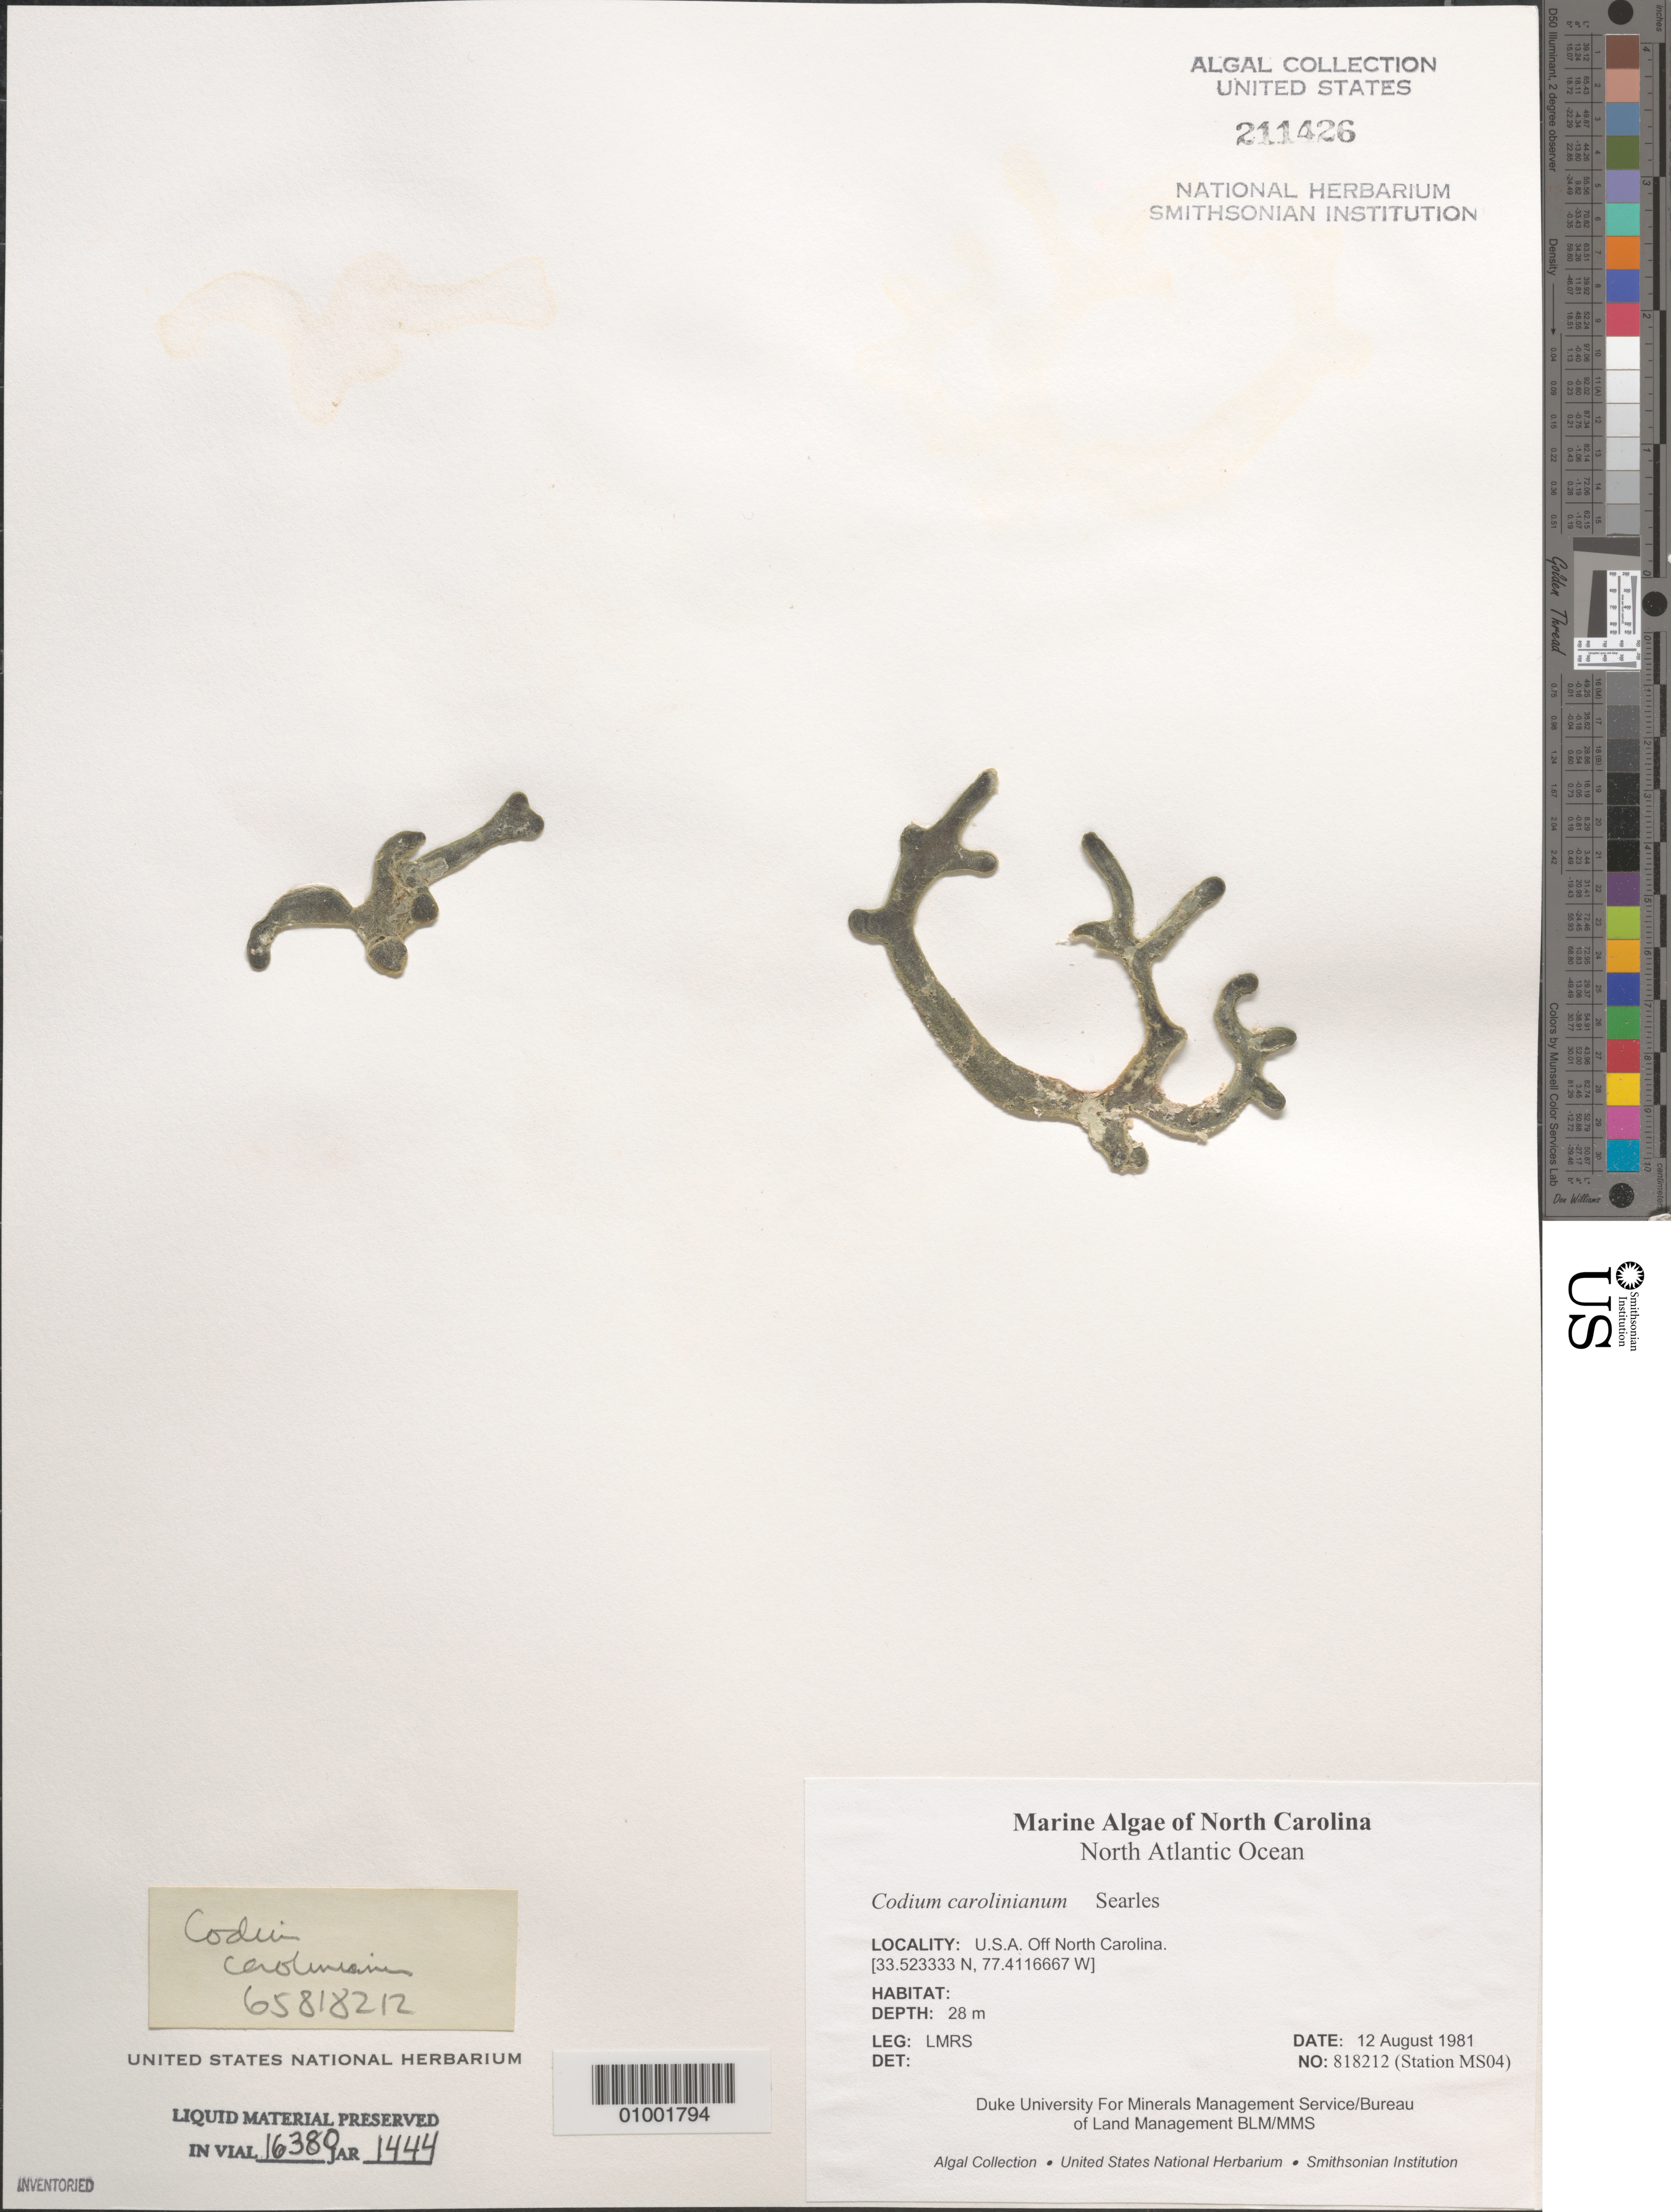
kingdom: Plantae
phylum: Chlorophyta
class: Ulvophyceae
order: Bryopsidales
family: Codiaceae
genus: Codium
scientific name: Codium carolinianum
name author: Searles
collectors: LMRS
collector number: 818212 (MS04)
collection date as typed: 12 Aug 1981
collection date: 1981-08-12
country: United States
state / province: North Carolina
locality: North Atlantic Ocean off North Carolina coast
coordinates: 33.523333 N; 33.523333 N, 77.411667 W; 77.4116667 W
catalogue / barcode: US 211426